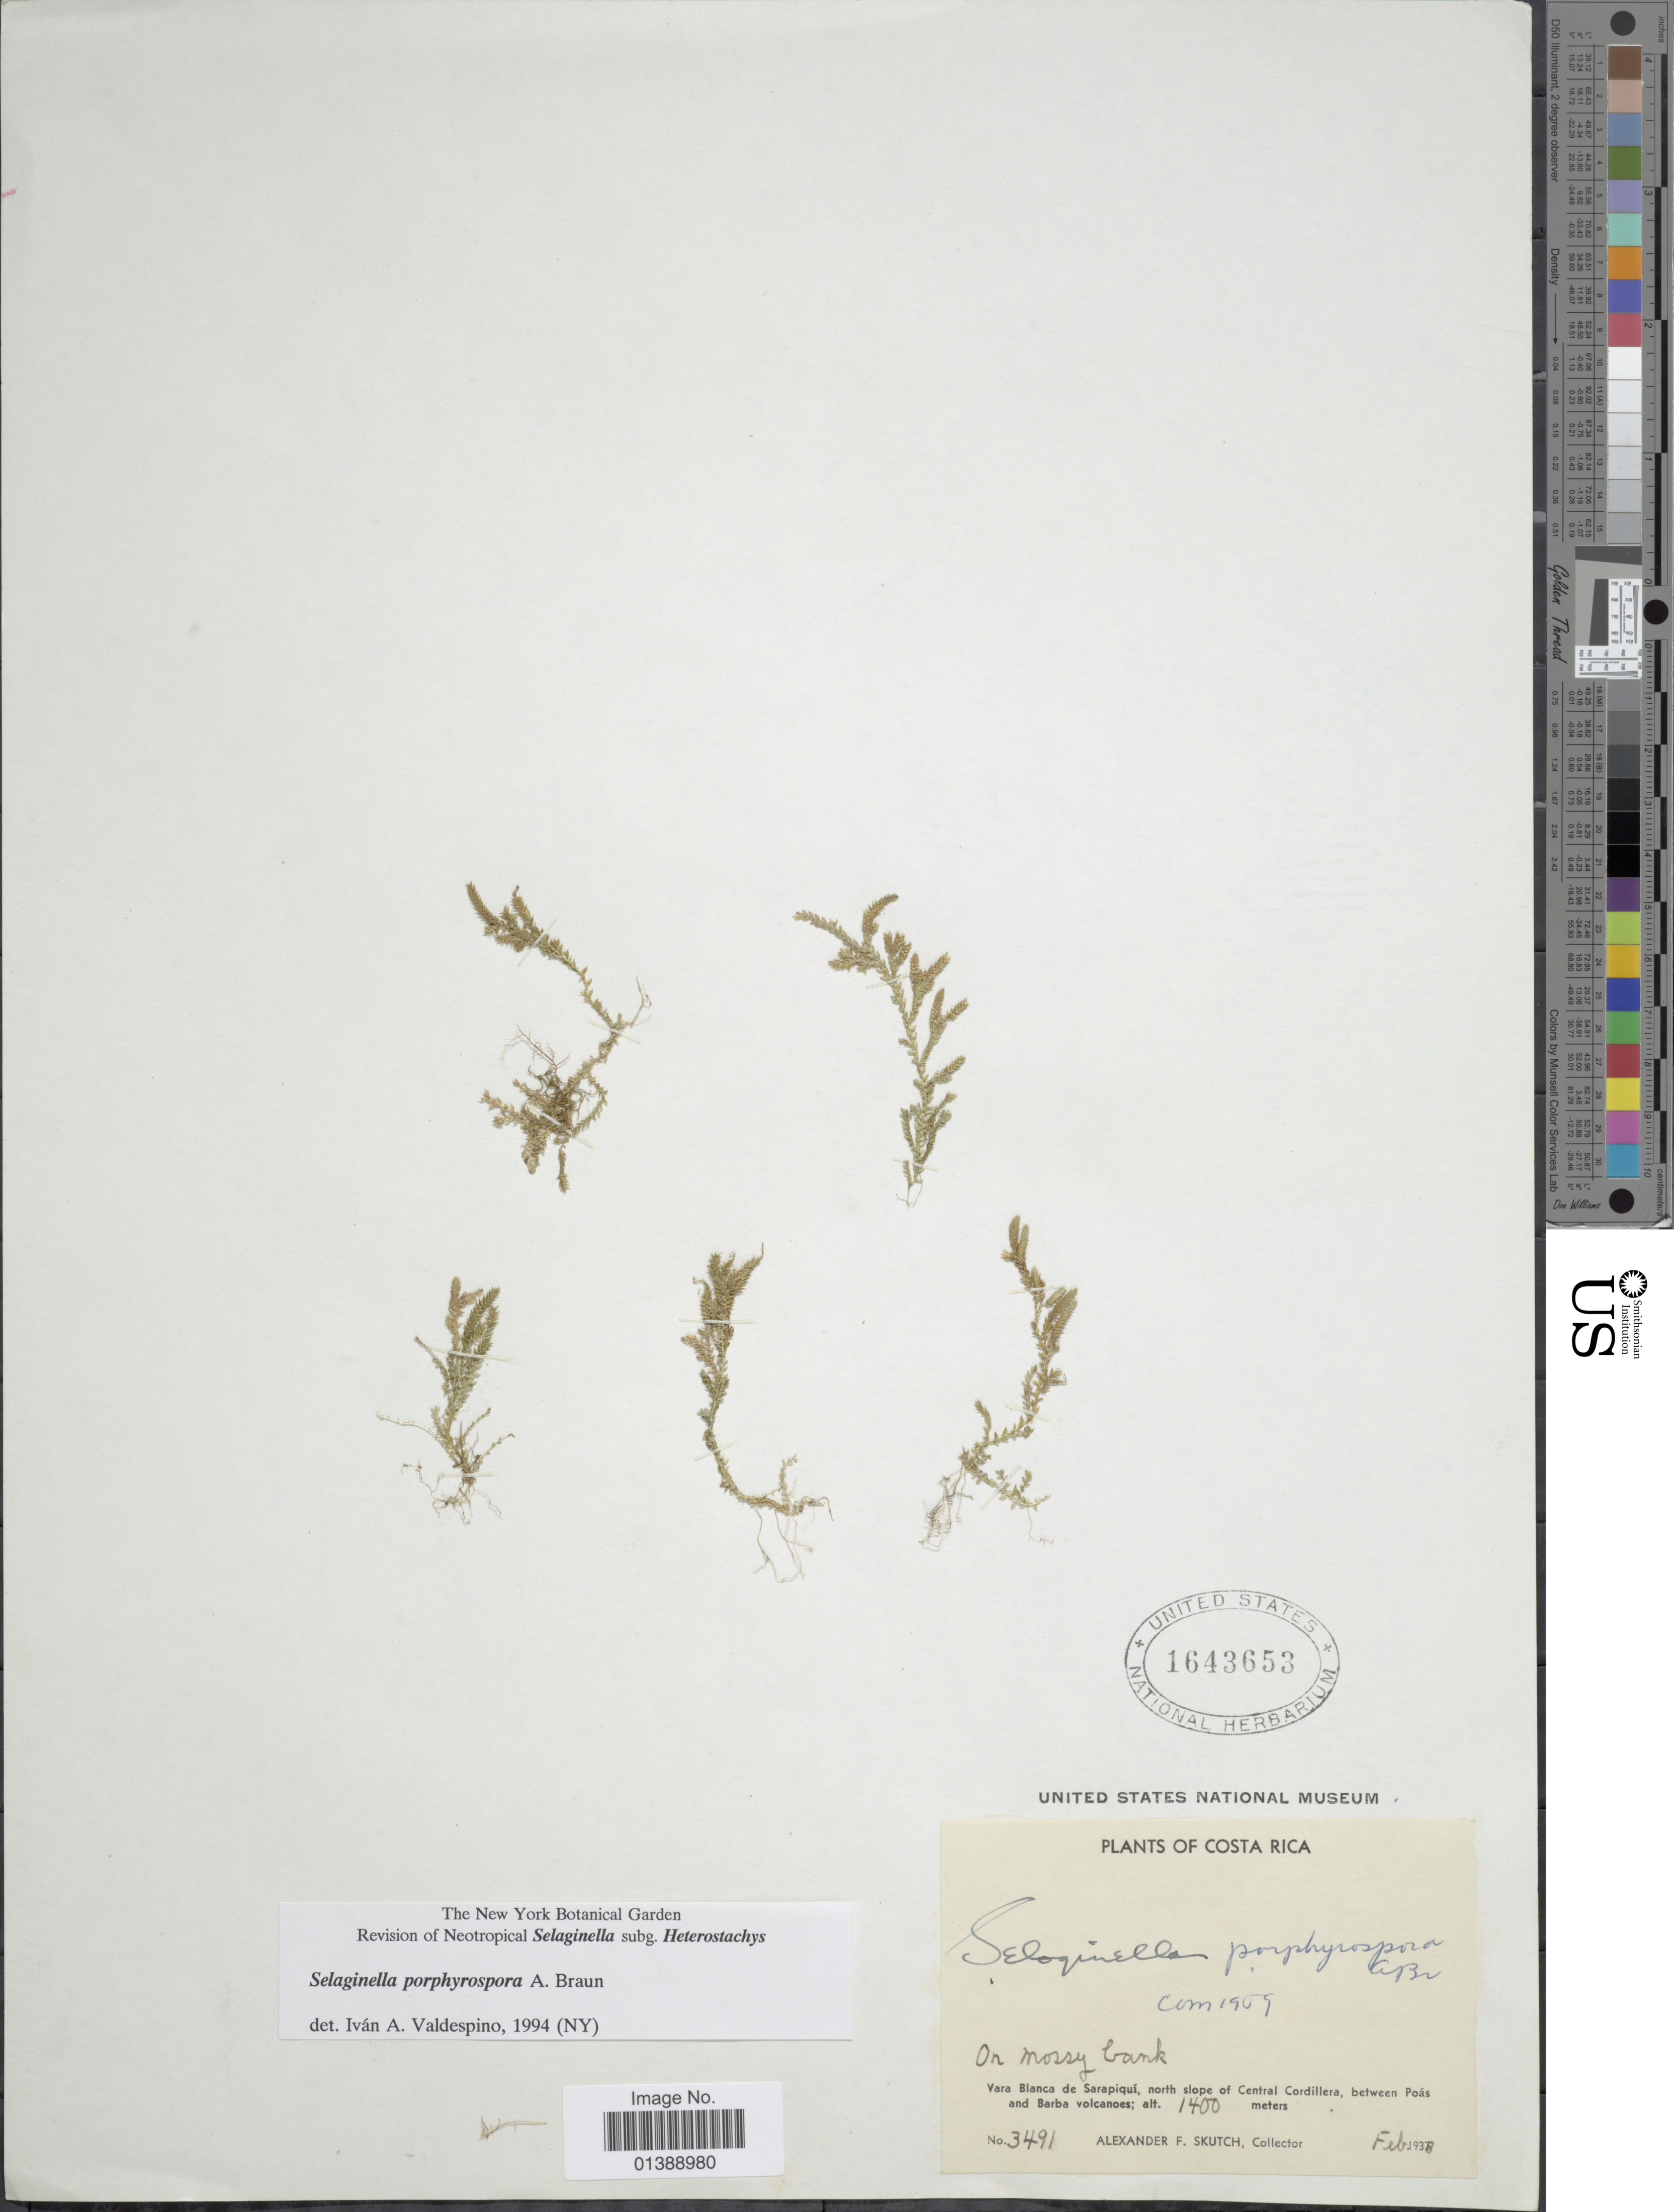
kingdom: Plantae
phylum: Tracheophyta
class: Lycopodiopsida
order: Selaginellales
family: Selaginellaceae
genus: Selaginella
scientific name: Selaginella porphyrospora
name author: A. Braun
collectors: A. F. Skutch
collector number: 3491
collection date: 1938-02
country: Costa Rica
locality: Vara Blanca de Sarapiquí, north slopes of Central Cordillera, between Poás and Barba volcanoes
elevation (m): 1400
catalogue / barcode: US 1643653